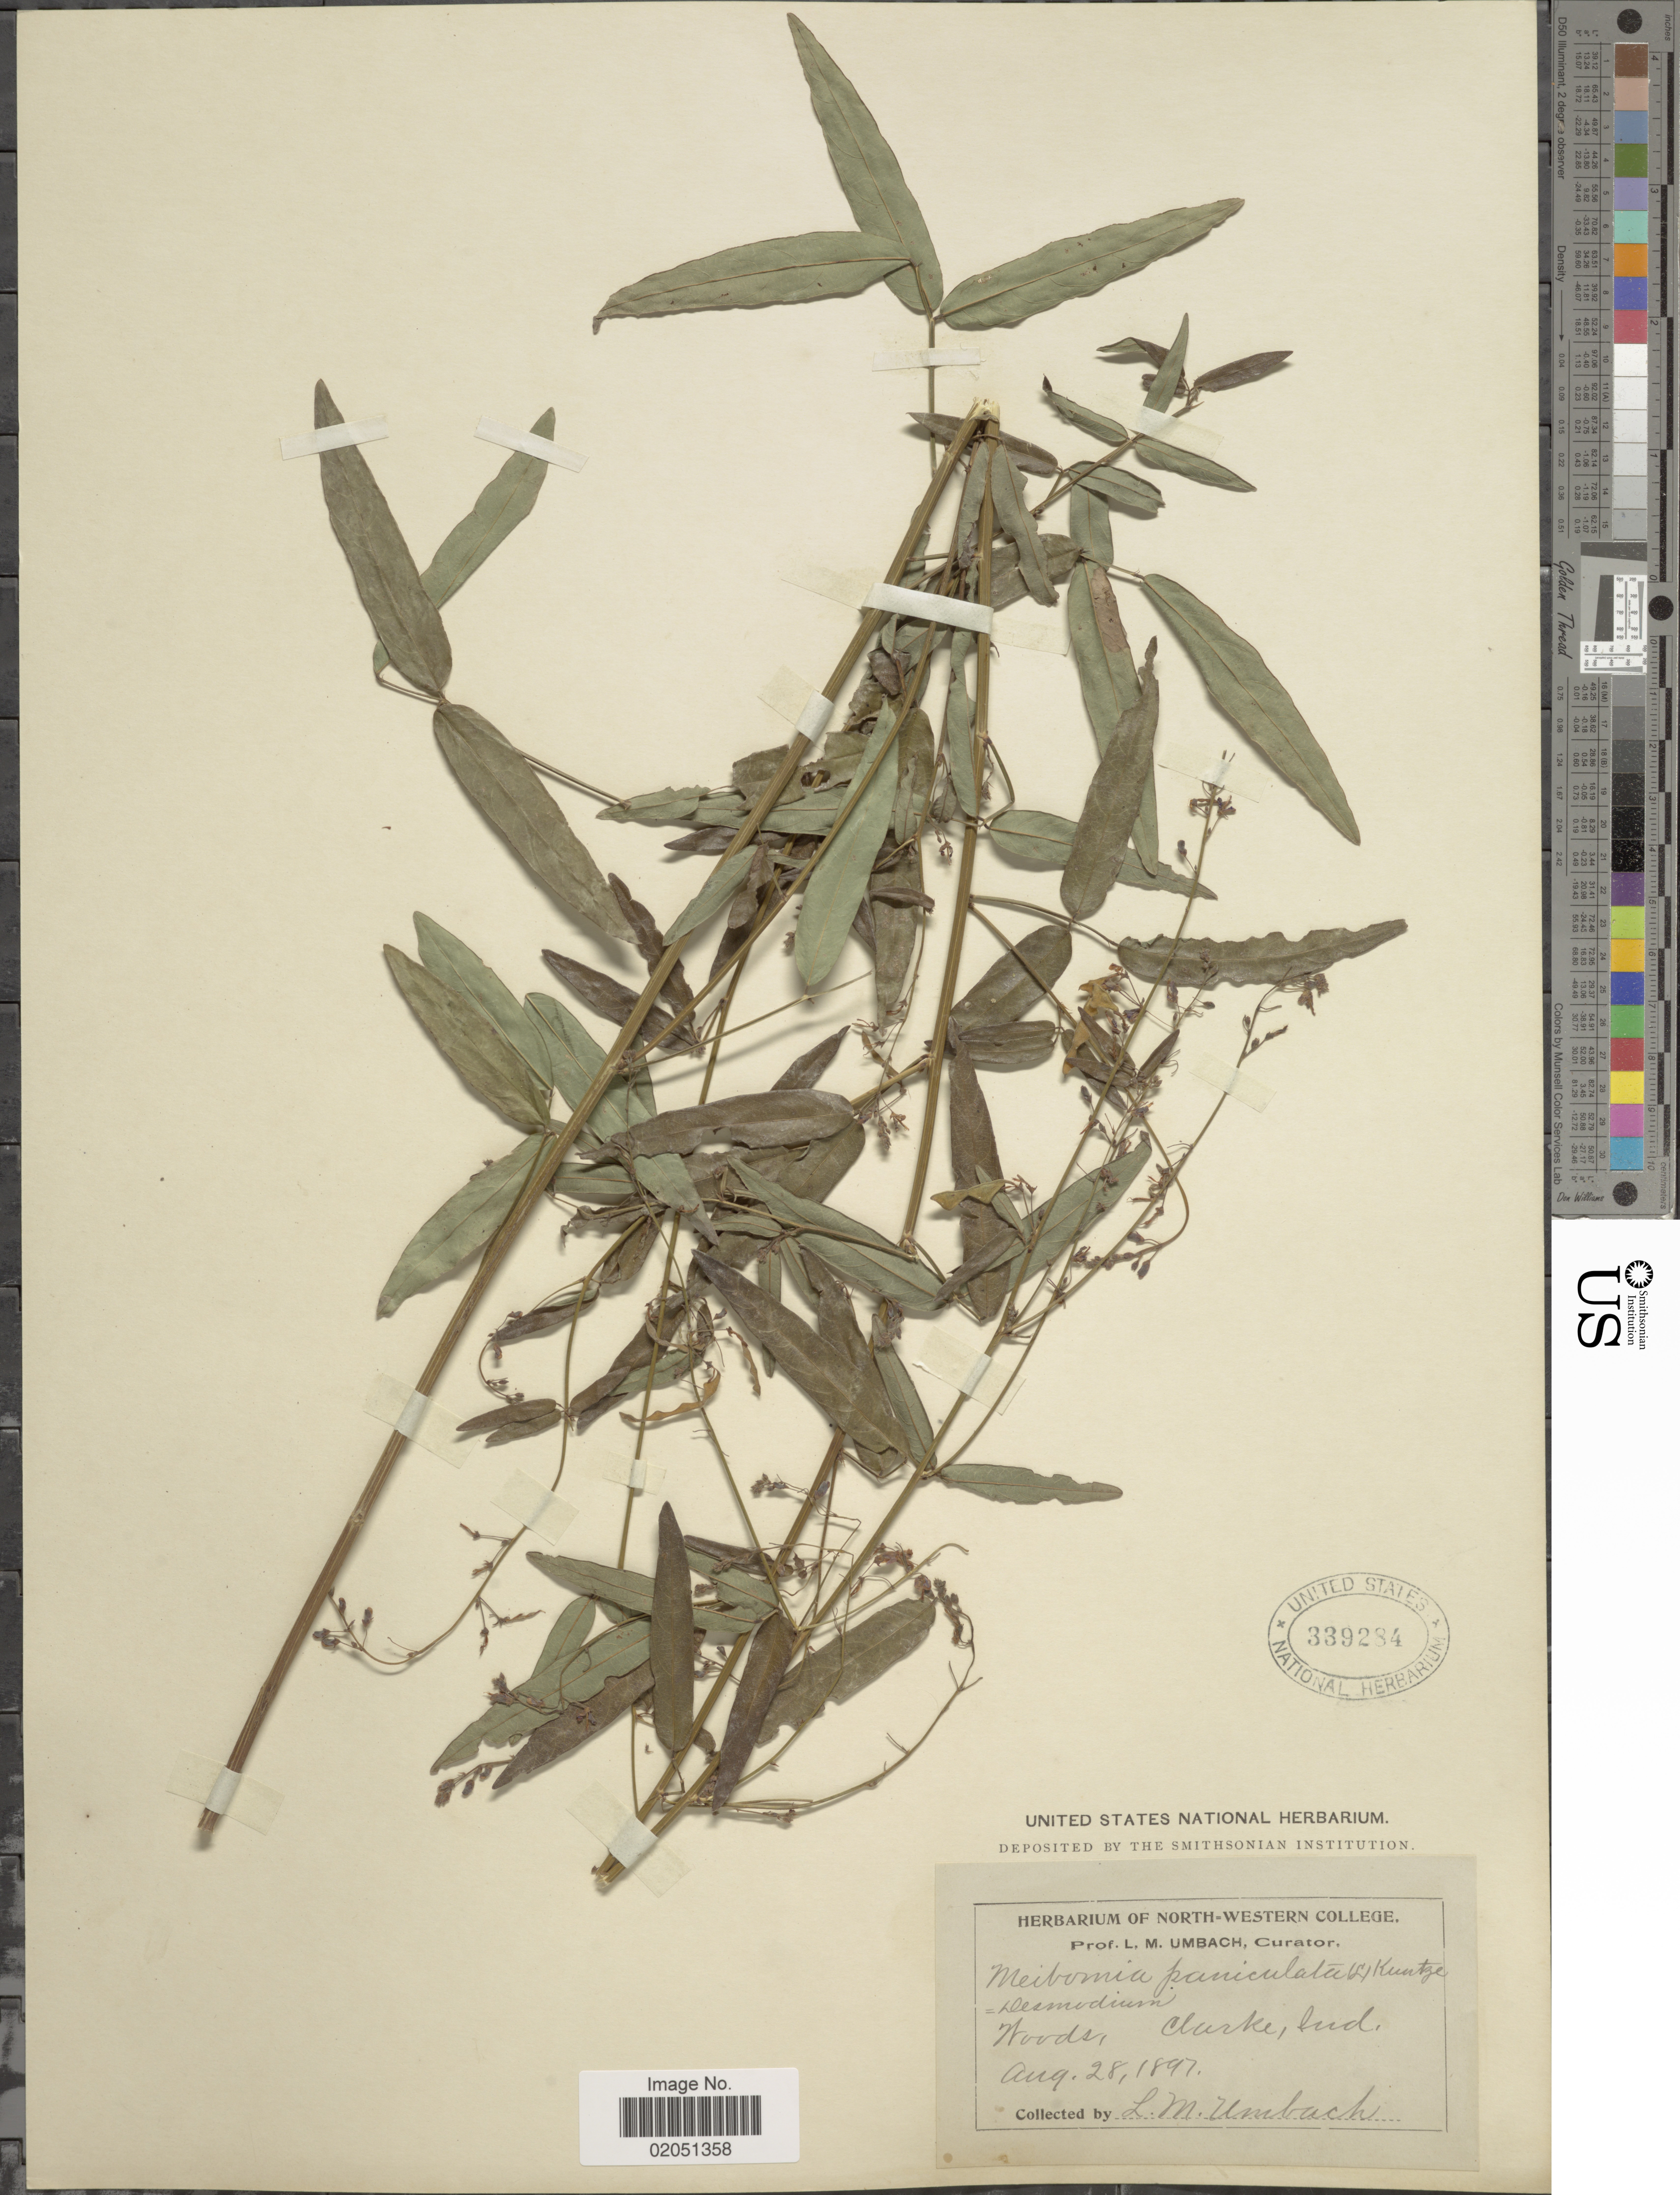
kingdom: Plantae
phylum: Tracheophyta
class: Magnoliopsida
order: Fabales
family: Fabaceae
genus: Desmodium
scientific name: Desmodium paniculatum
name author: (L.) DC.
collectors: L. M. Umbach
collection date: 1897-09-28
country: United States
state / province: Indiana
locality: Woods, Clarke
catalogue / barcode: US 339284